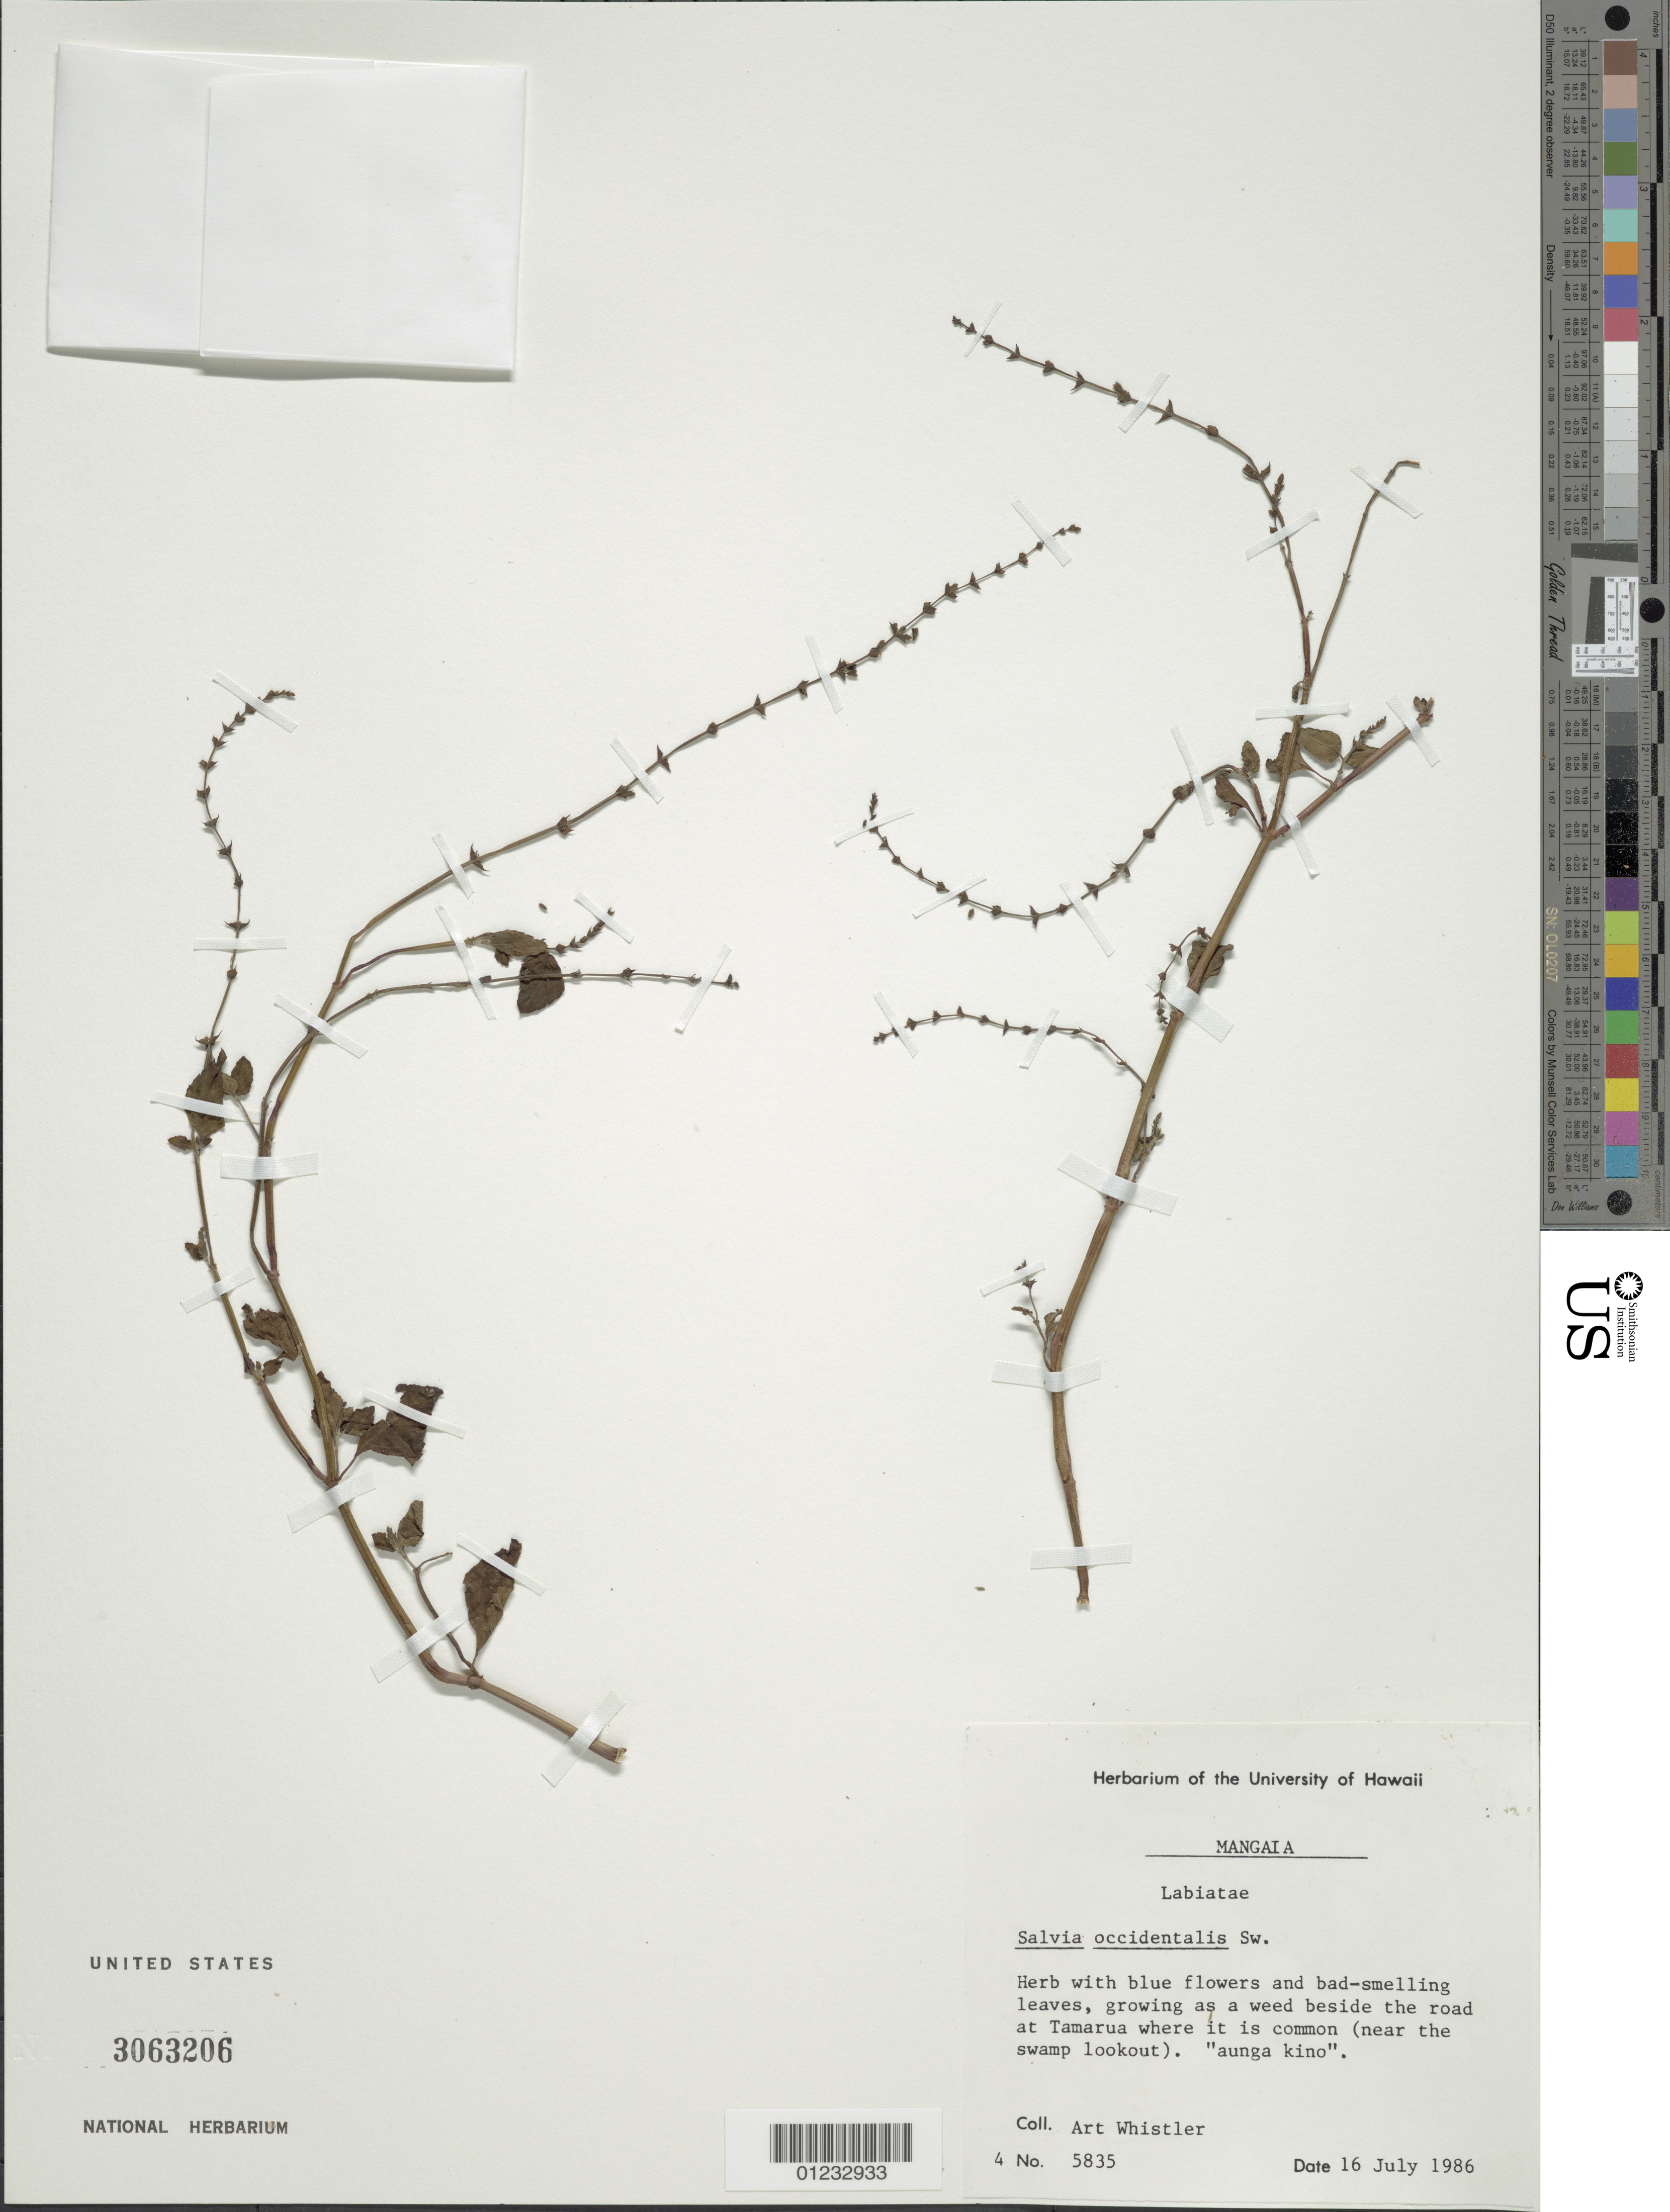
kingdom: Plantae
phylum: Tracheophyta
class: Magnoliopsida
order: Lamiales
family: Lamiaceae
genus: Salvia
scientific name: Salvia occidentalis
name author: Sw.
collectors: A. Whistler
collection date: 1986-07-16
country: Cook Islands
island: Mangaia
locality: Beside the road at Tamarua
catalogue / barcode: US 3063206